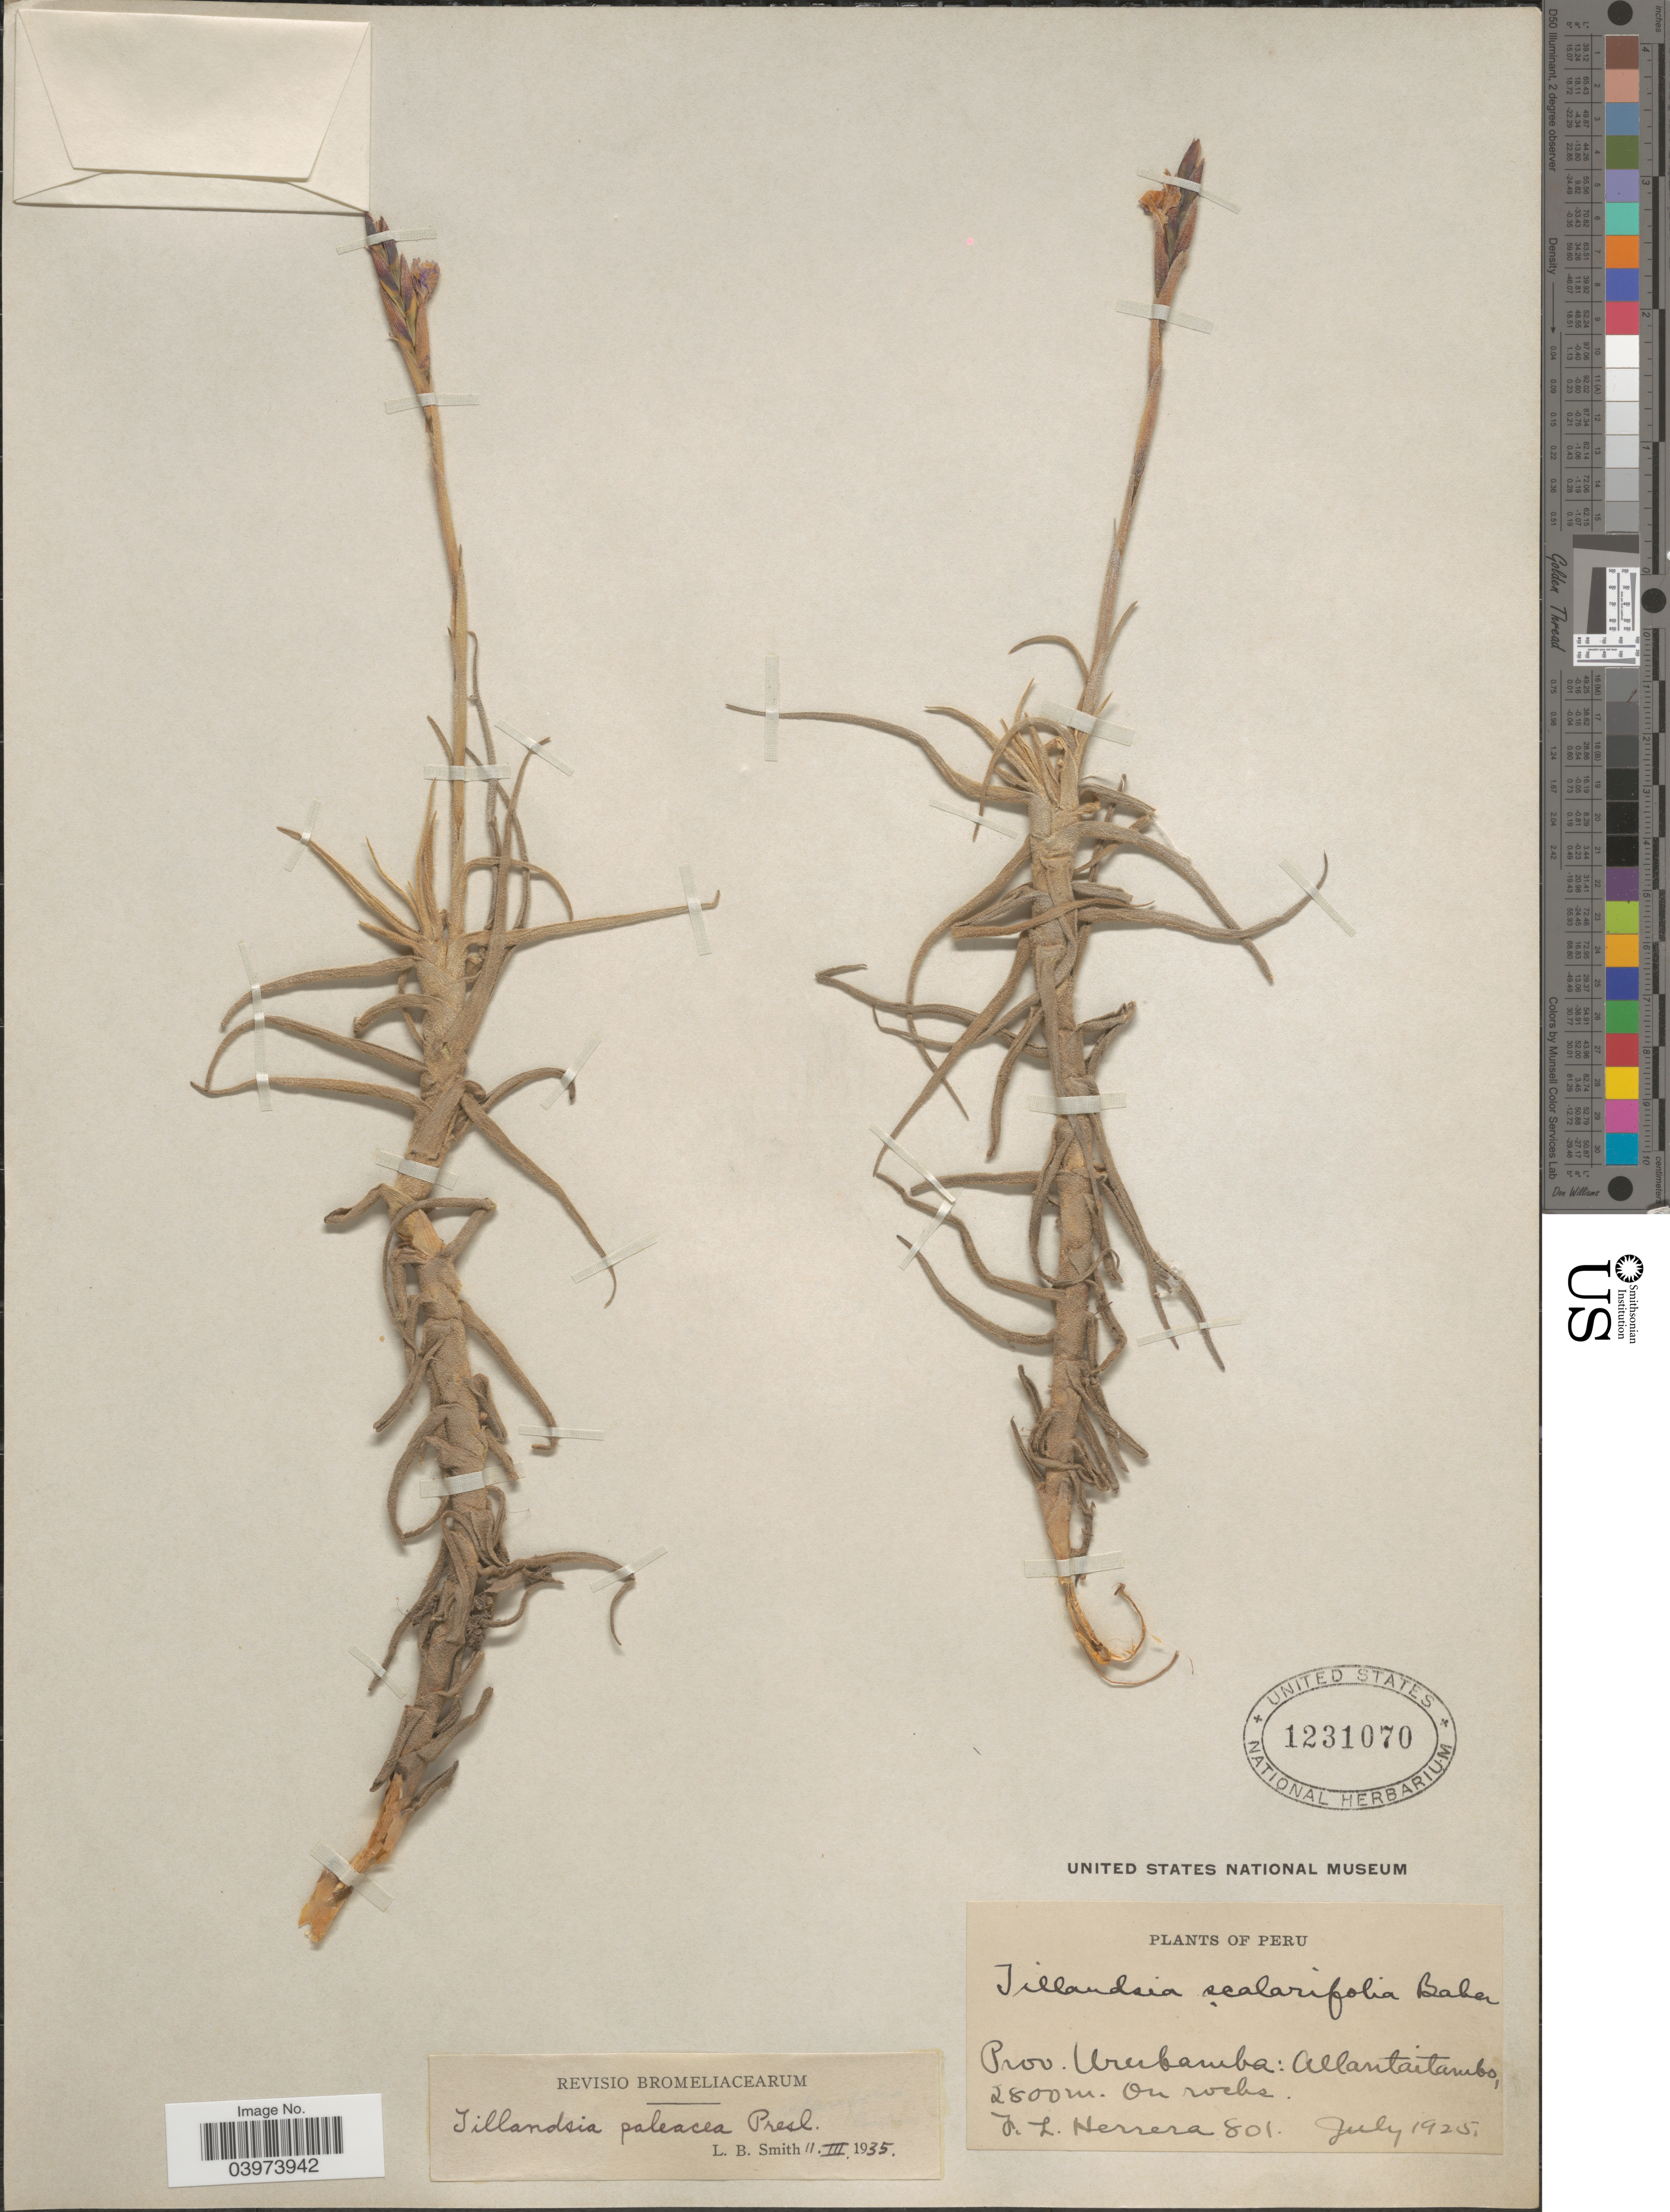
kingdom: Plantae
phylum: Tracheophyta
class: Liliopsida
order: Poales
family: Bromeliaceae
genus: Tillandsia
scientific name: Tillandsia paleacea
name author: C. Presl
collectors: F. L. Herrera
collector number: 801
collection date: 1925-07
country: Peru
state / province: Cusco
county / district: Urubamba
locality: Prov. Urubamba: Allantaitambo.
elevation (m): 2800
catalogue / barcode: US 1231070